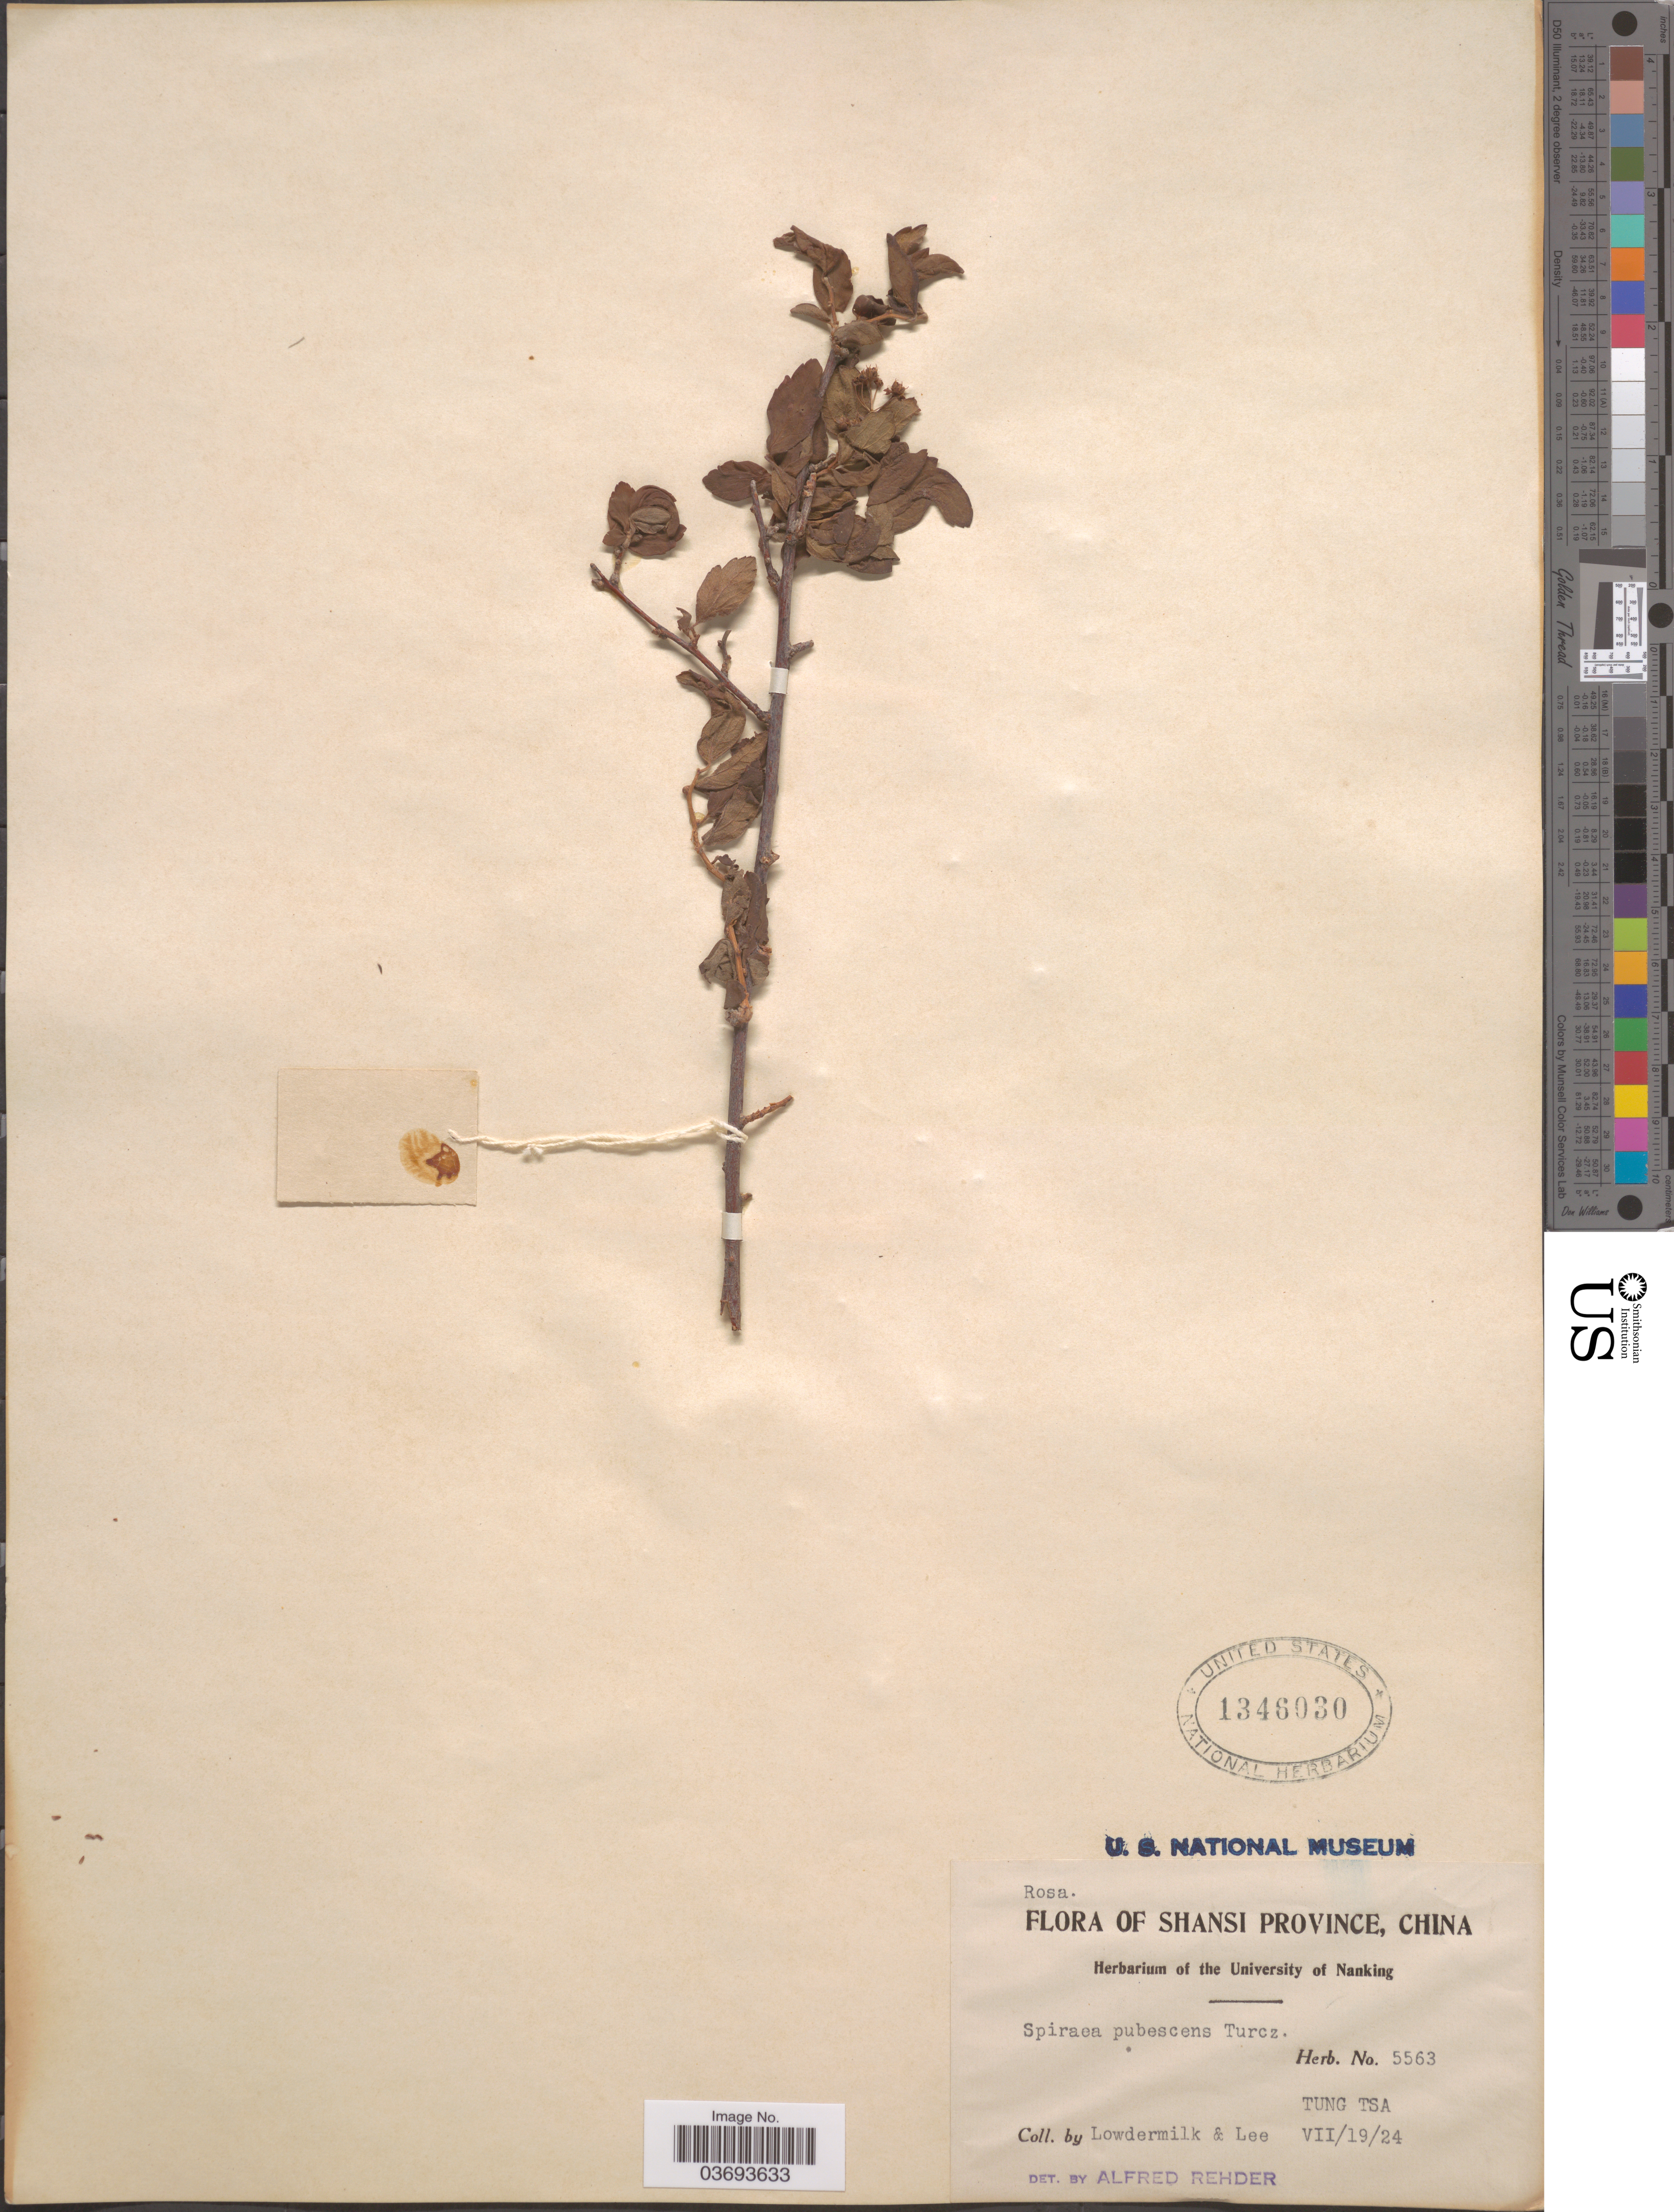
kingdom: Plantae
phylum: Tracheophyta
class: Magnoliopsida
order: Rosales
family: Rosaceae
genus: Spiraea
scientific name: Spiraea pubescens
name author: Turcz.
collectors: Lowdermilk & -. Lee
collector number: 5563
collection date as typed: Transcribed d/m/y: 19/7/24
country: China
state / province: Shanxi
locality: Shansi Province. Tung Tsa.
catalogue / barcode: US 1346030